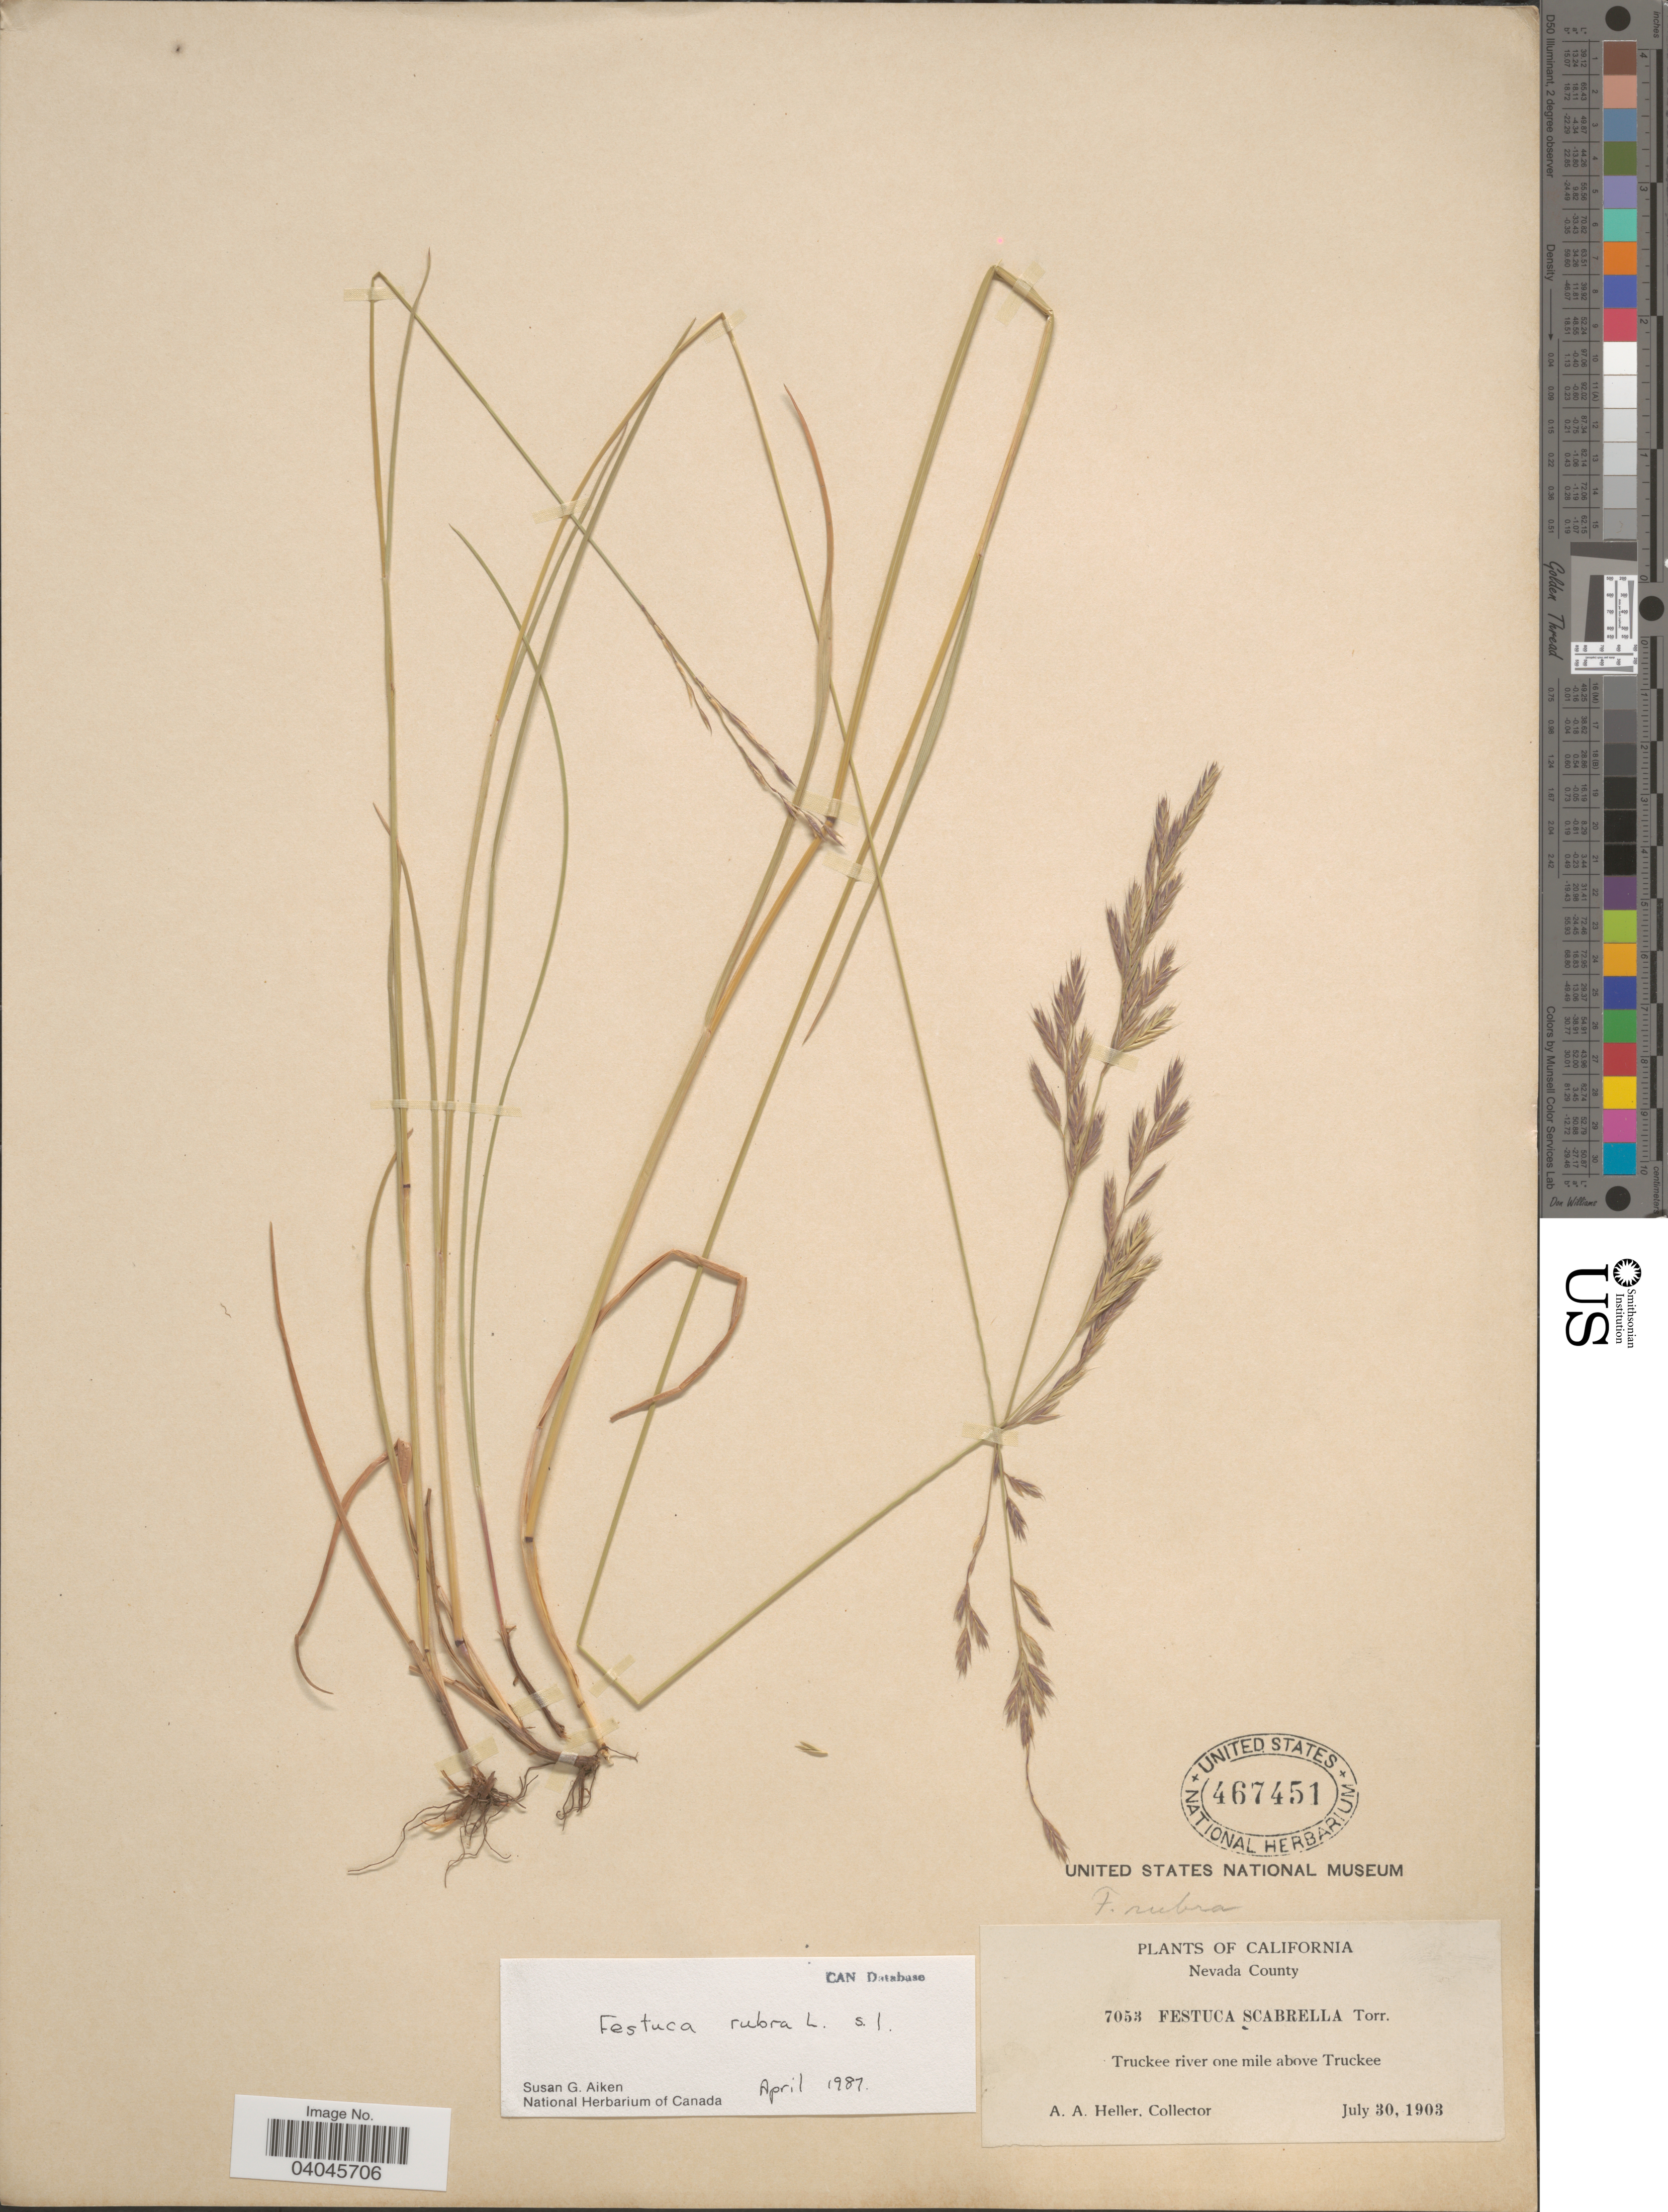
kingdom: Plantae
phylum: Tracheophyta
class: Liliopsida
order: Poales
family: Poaceae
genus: Festuca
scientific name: Festuca rubra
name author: L.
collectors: A. A. Heller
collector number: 7053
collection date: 1903-07-30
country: United States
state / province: California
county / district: Nevada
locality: Nevada County. Truckee river one mile above Truckee.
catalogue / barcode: US 467451